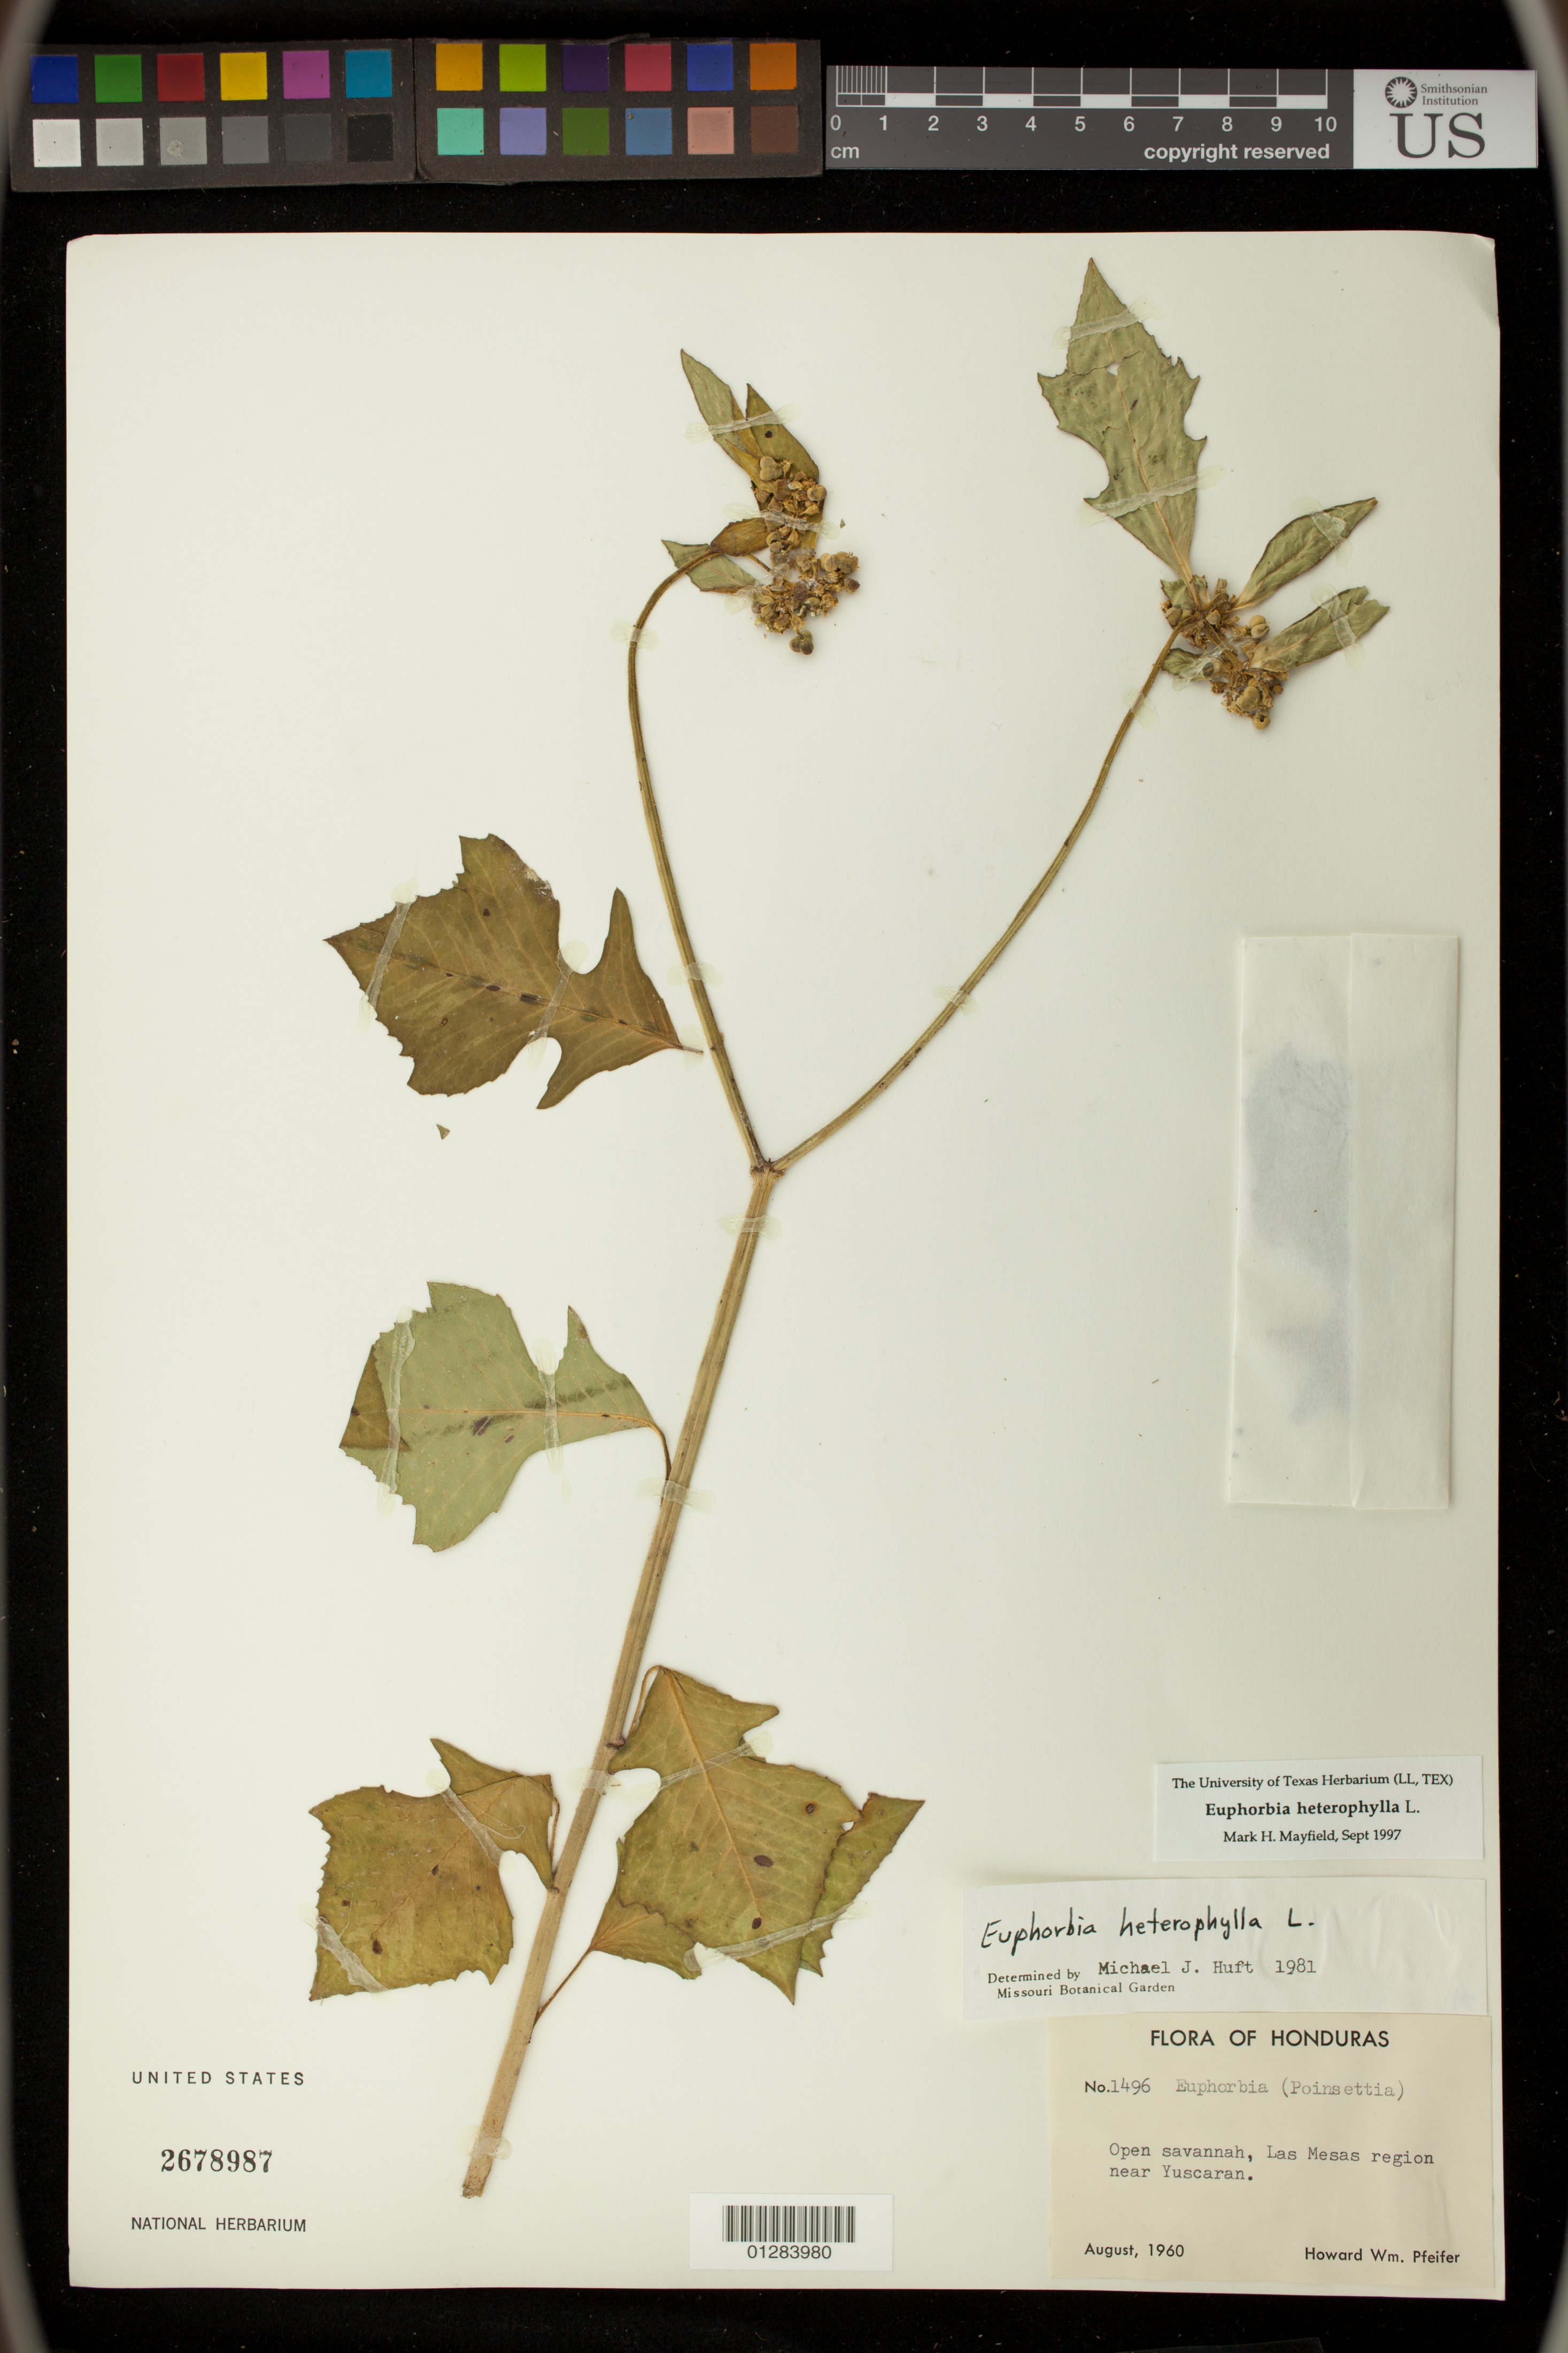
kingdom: Plantae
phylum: Tracheophyta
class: Magnoliopsida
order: Malpighiales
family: Euphorbiaceae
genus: Euphorbia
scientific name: Euphorbia heterophylla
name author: L.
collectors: H. W. Pfeifer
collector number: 1496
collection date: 1960-08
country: Honduras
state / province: Valle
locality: Las Mesas region near Yuscaran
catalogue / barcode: US 2678987